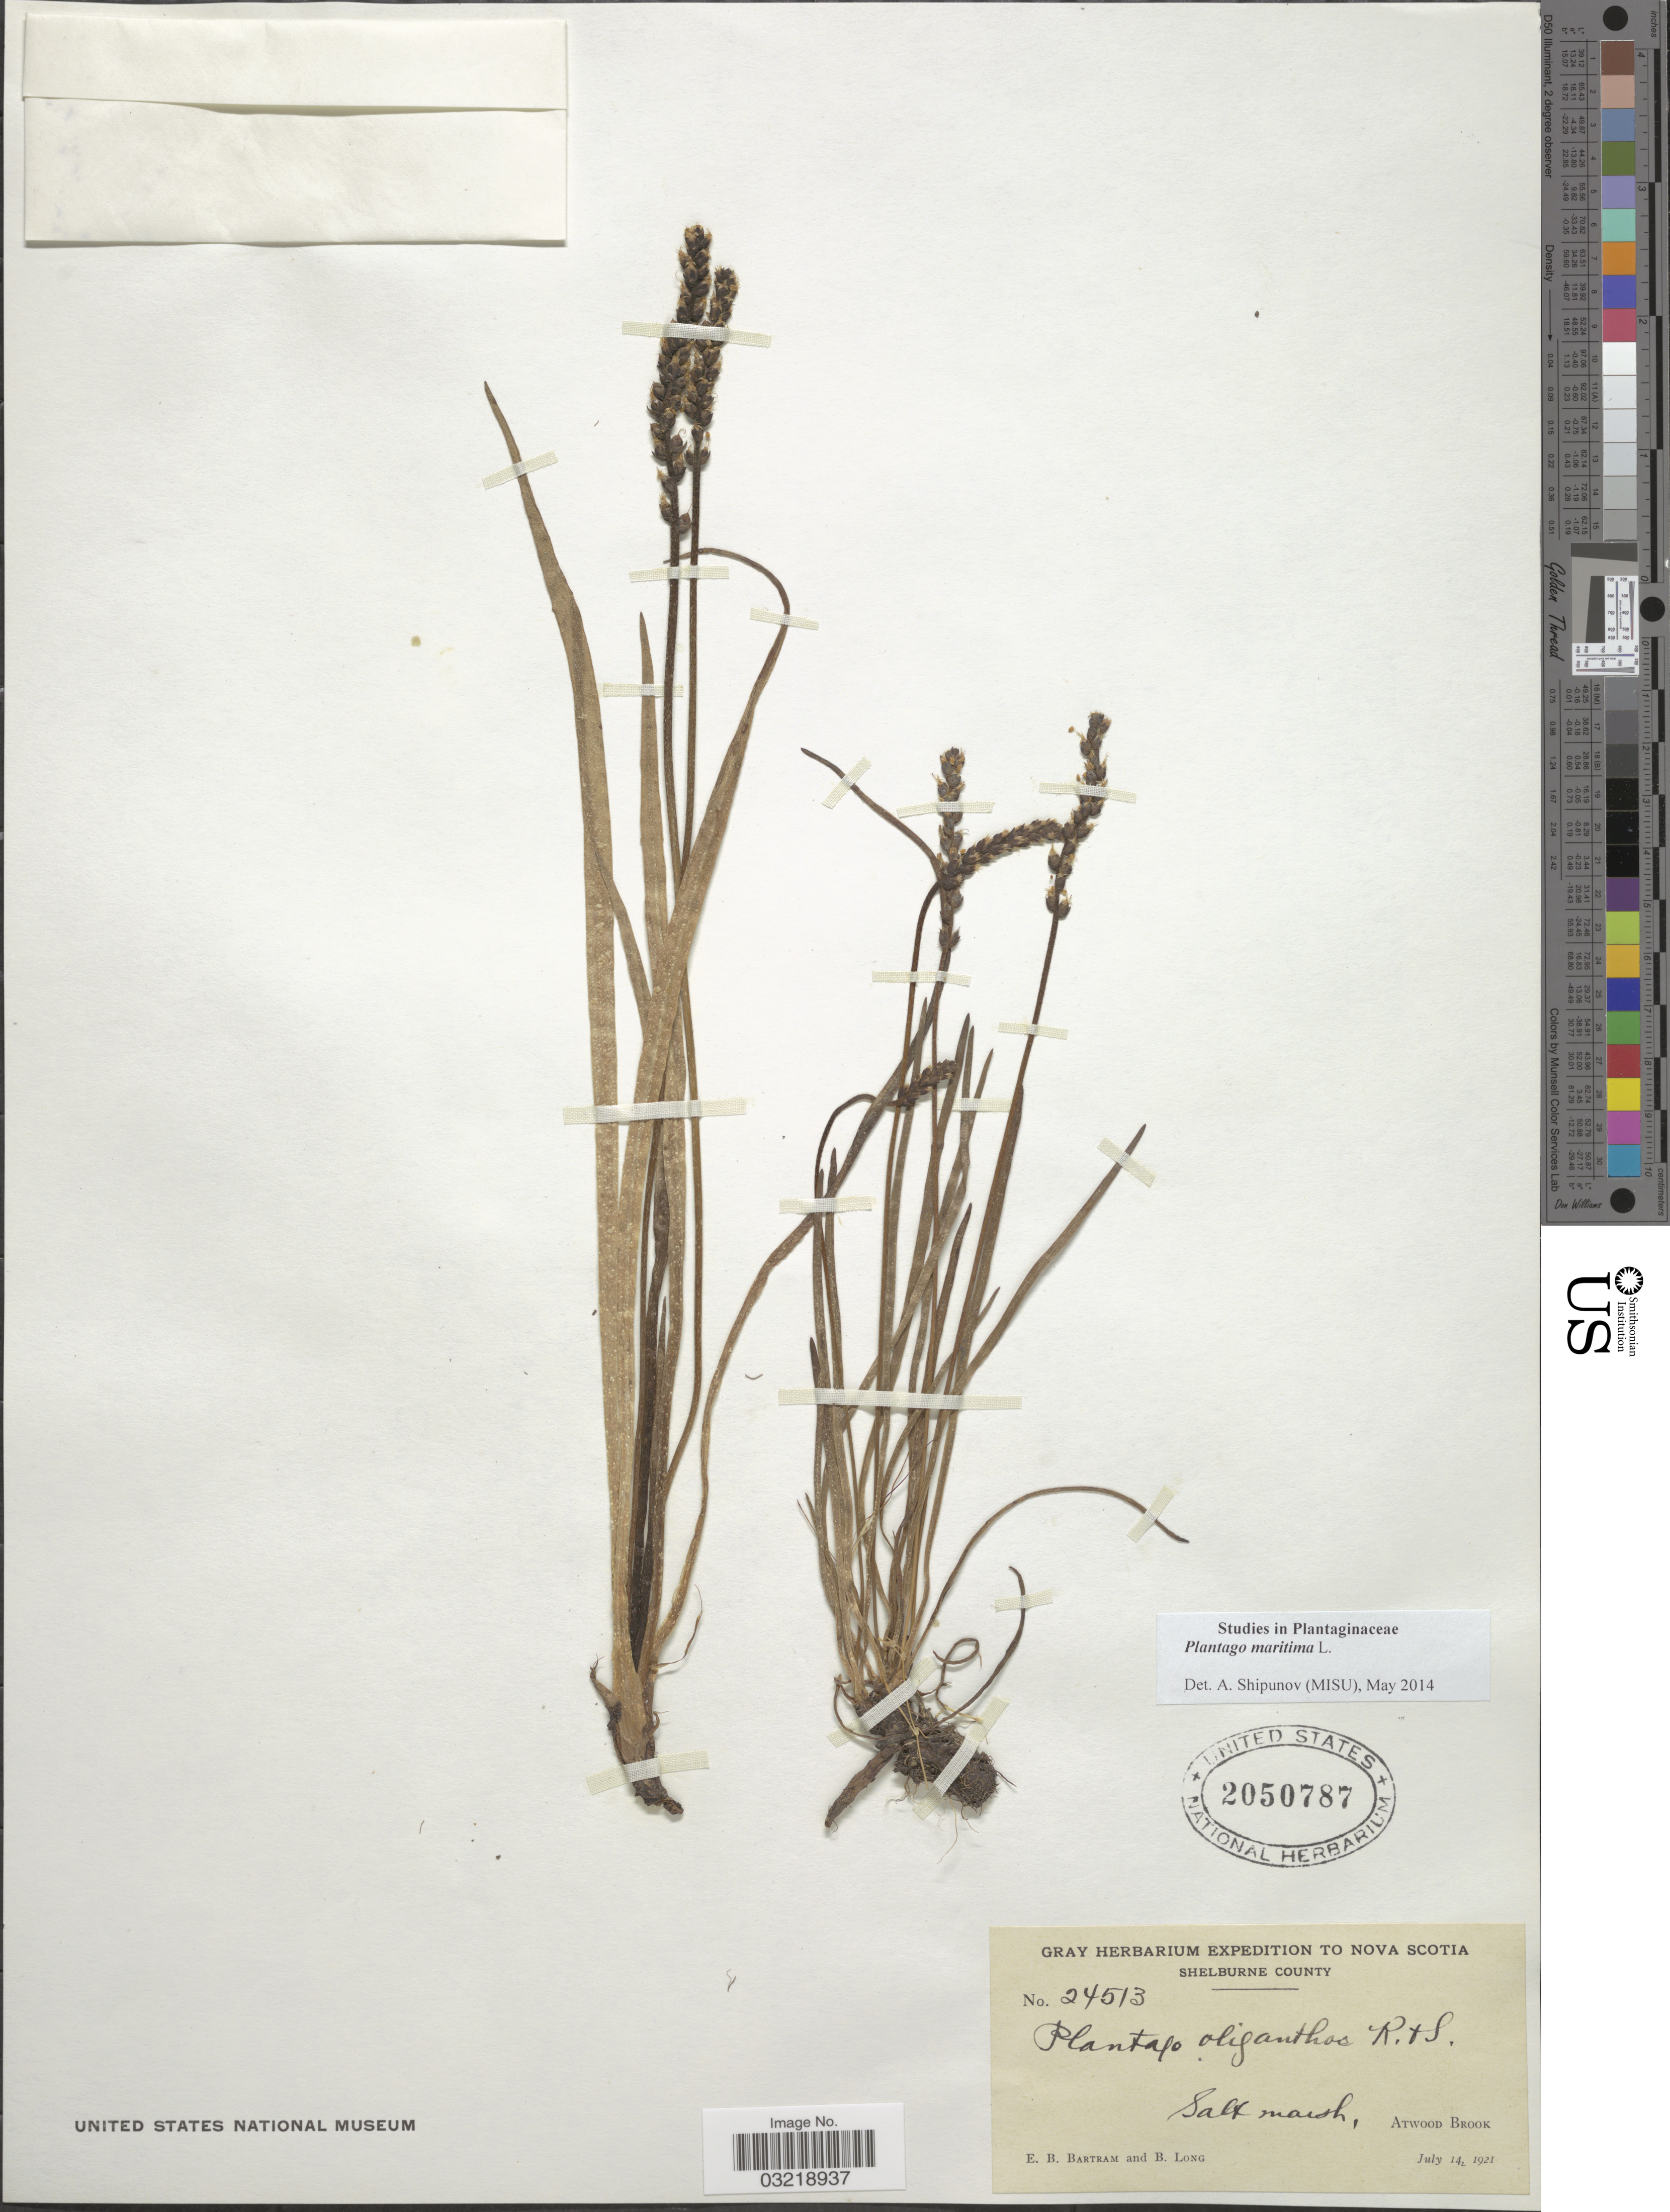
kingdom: Plantae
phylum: Tracheophyta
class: Magnoliopsida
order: Lamiales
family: Plantaginaceae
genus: Plantago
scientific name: Plantago maritima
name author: L.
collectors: E. B. Bartram & B. Long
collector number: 24513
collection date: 1921-07-14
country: Canada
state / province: Nova Scotia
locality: Shelburne County. Salt marsh, Atwood Brook.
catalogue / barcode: US 2050787